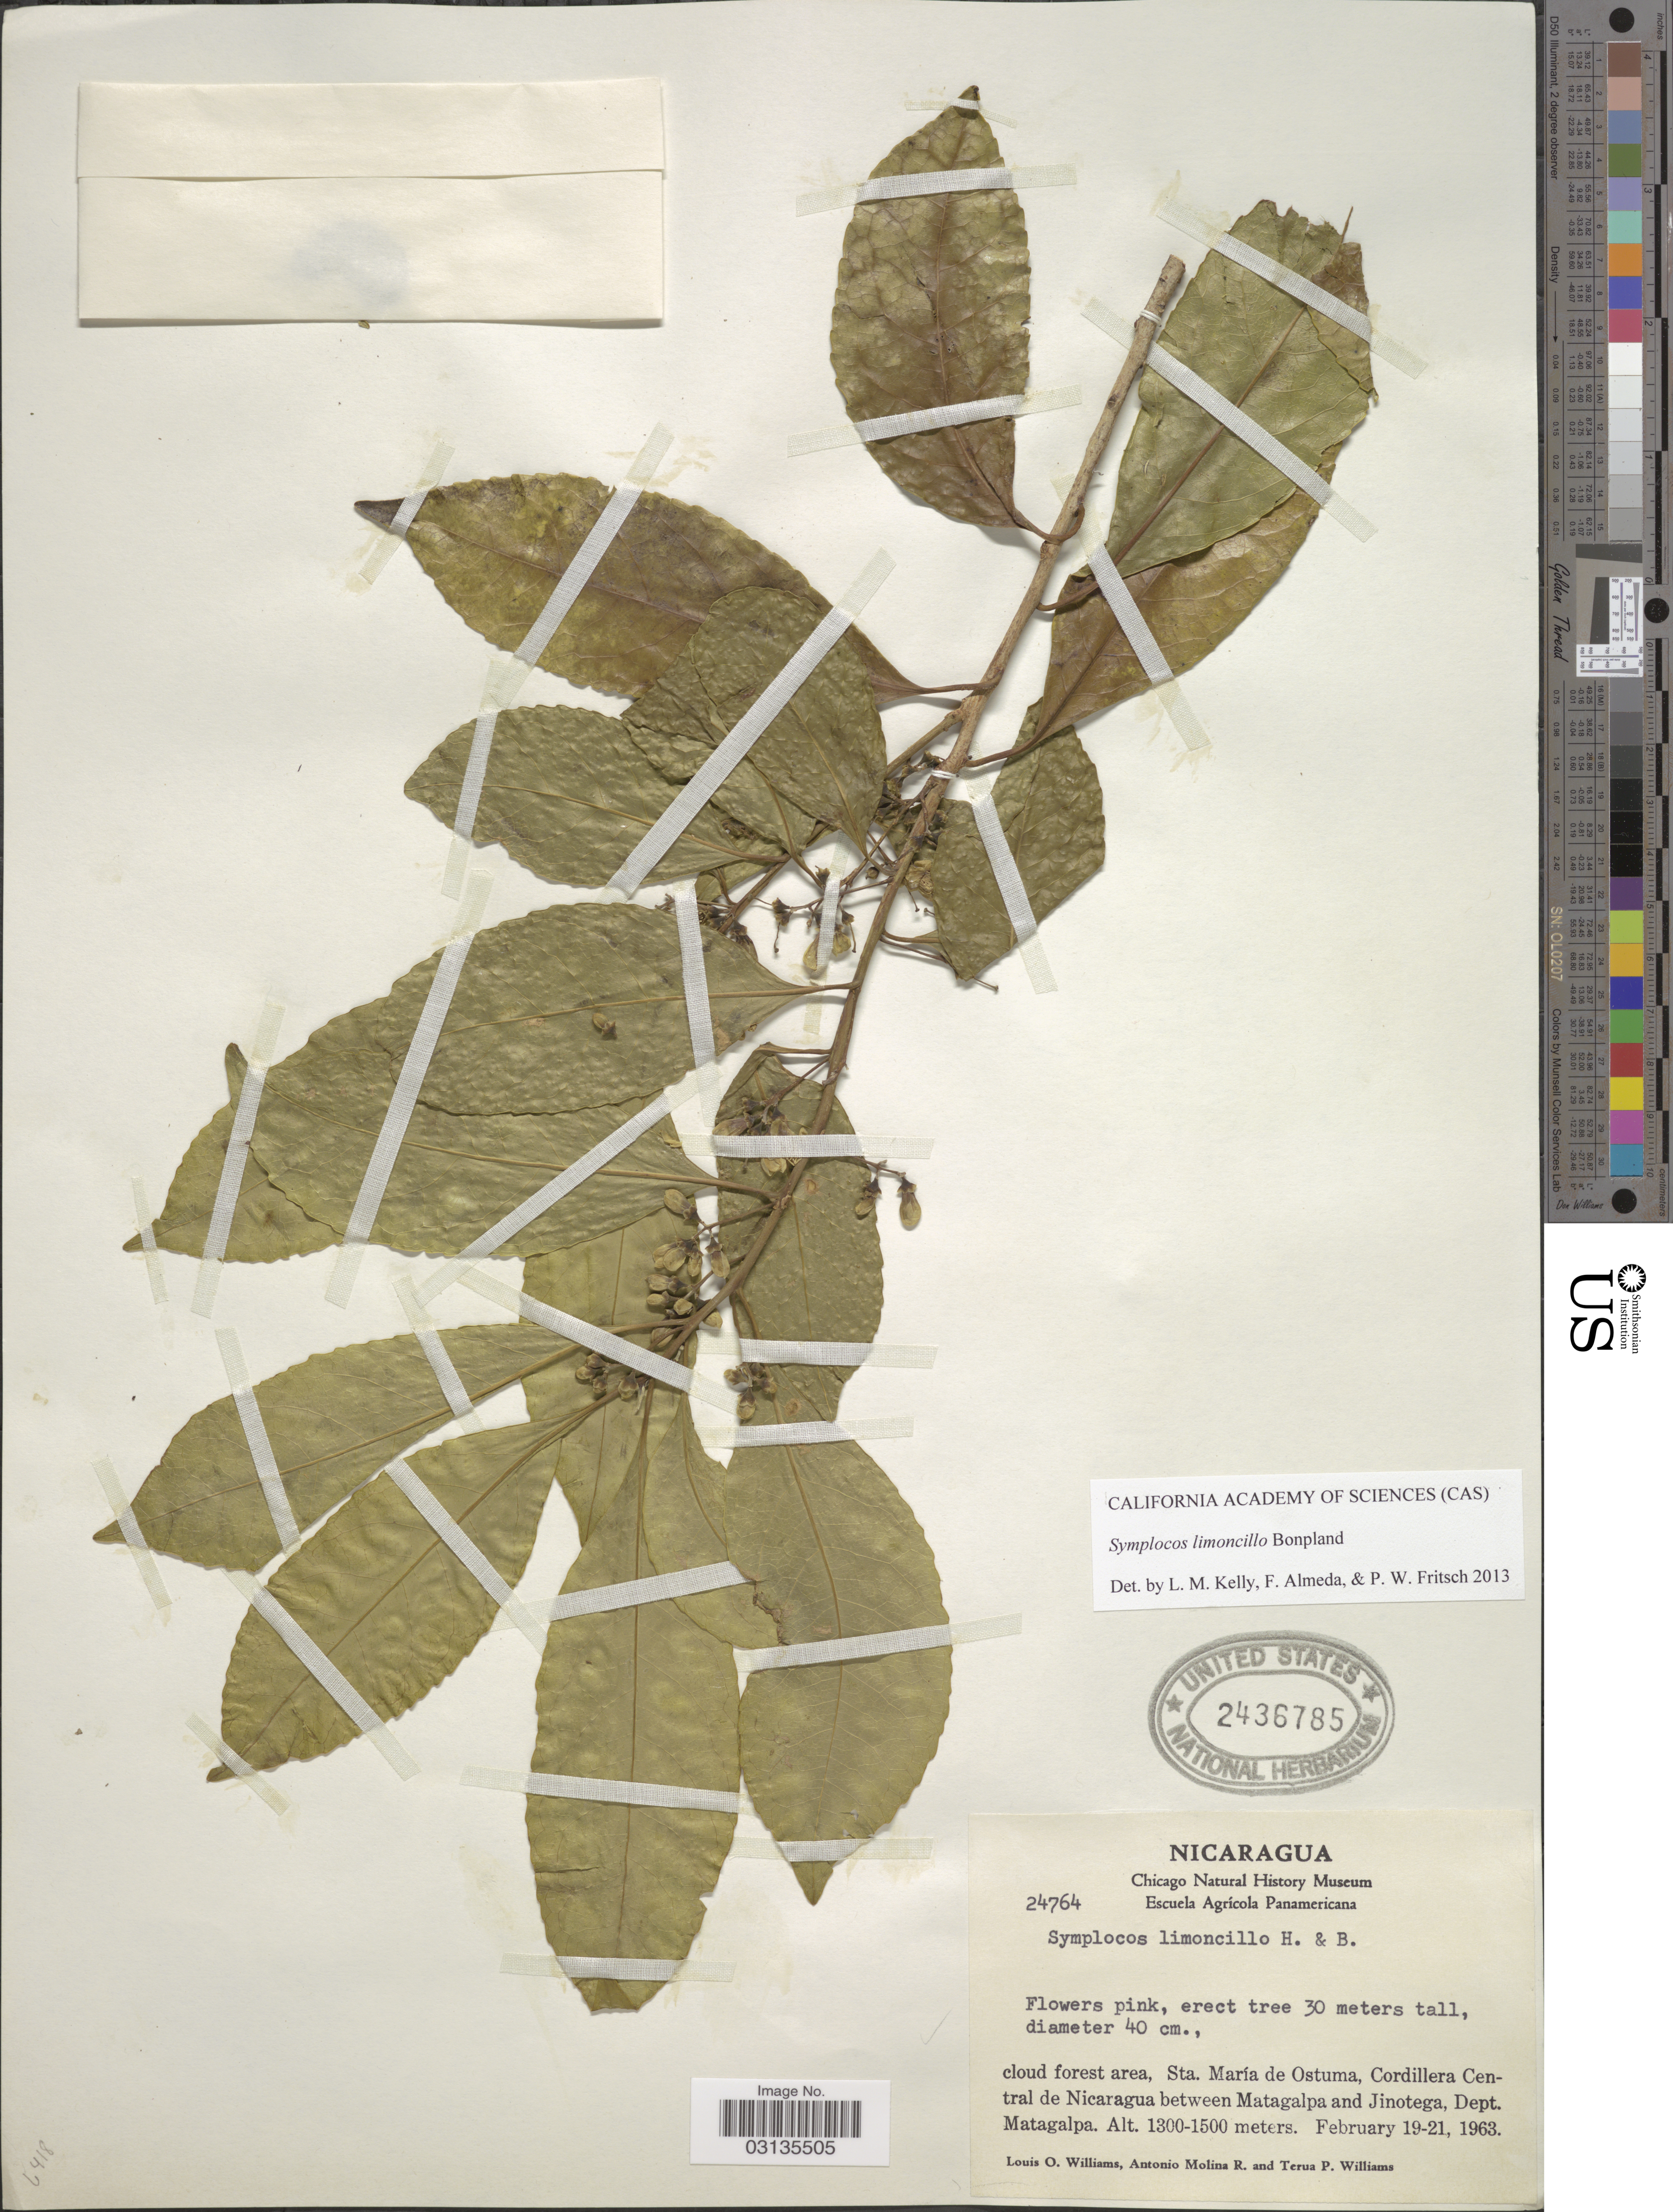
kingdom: Plantae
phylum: Tracheophyta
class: Magnoliopsida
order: Ericales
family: Symplocaceae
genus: Symplocos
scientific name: Symplocos limoncillo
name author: Bonpl.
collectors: L. O. Williams, A. Molina R. & T. Williams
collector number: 24764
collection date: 1963-02-19/1963-02-21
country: Nicaragua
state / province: Matagalpa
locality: Sta. María de Ostuma, Cordillera Central de Nicaragua between Matagalpa and Jinotega, Dept. Matagalpa.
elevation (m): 1300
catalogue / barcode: US 2436785